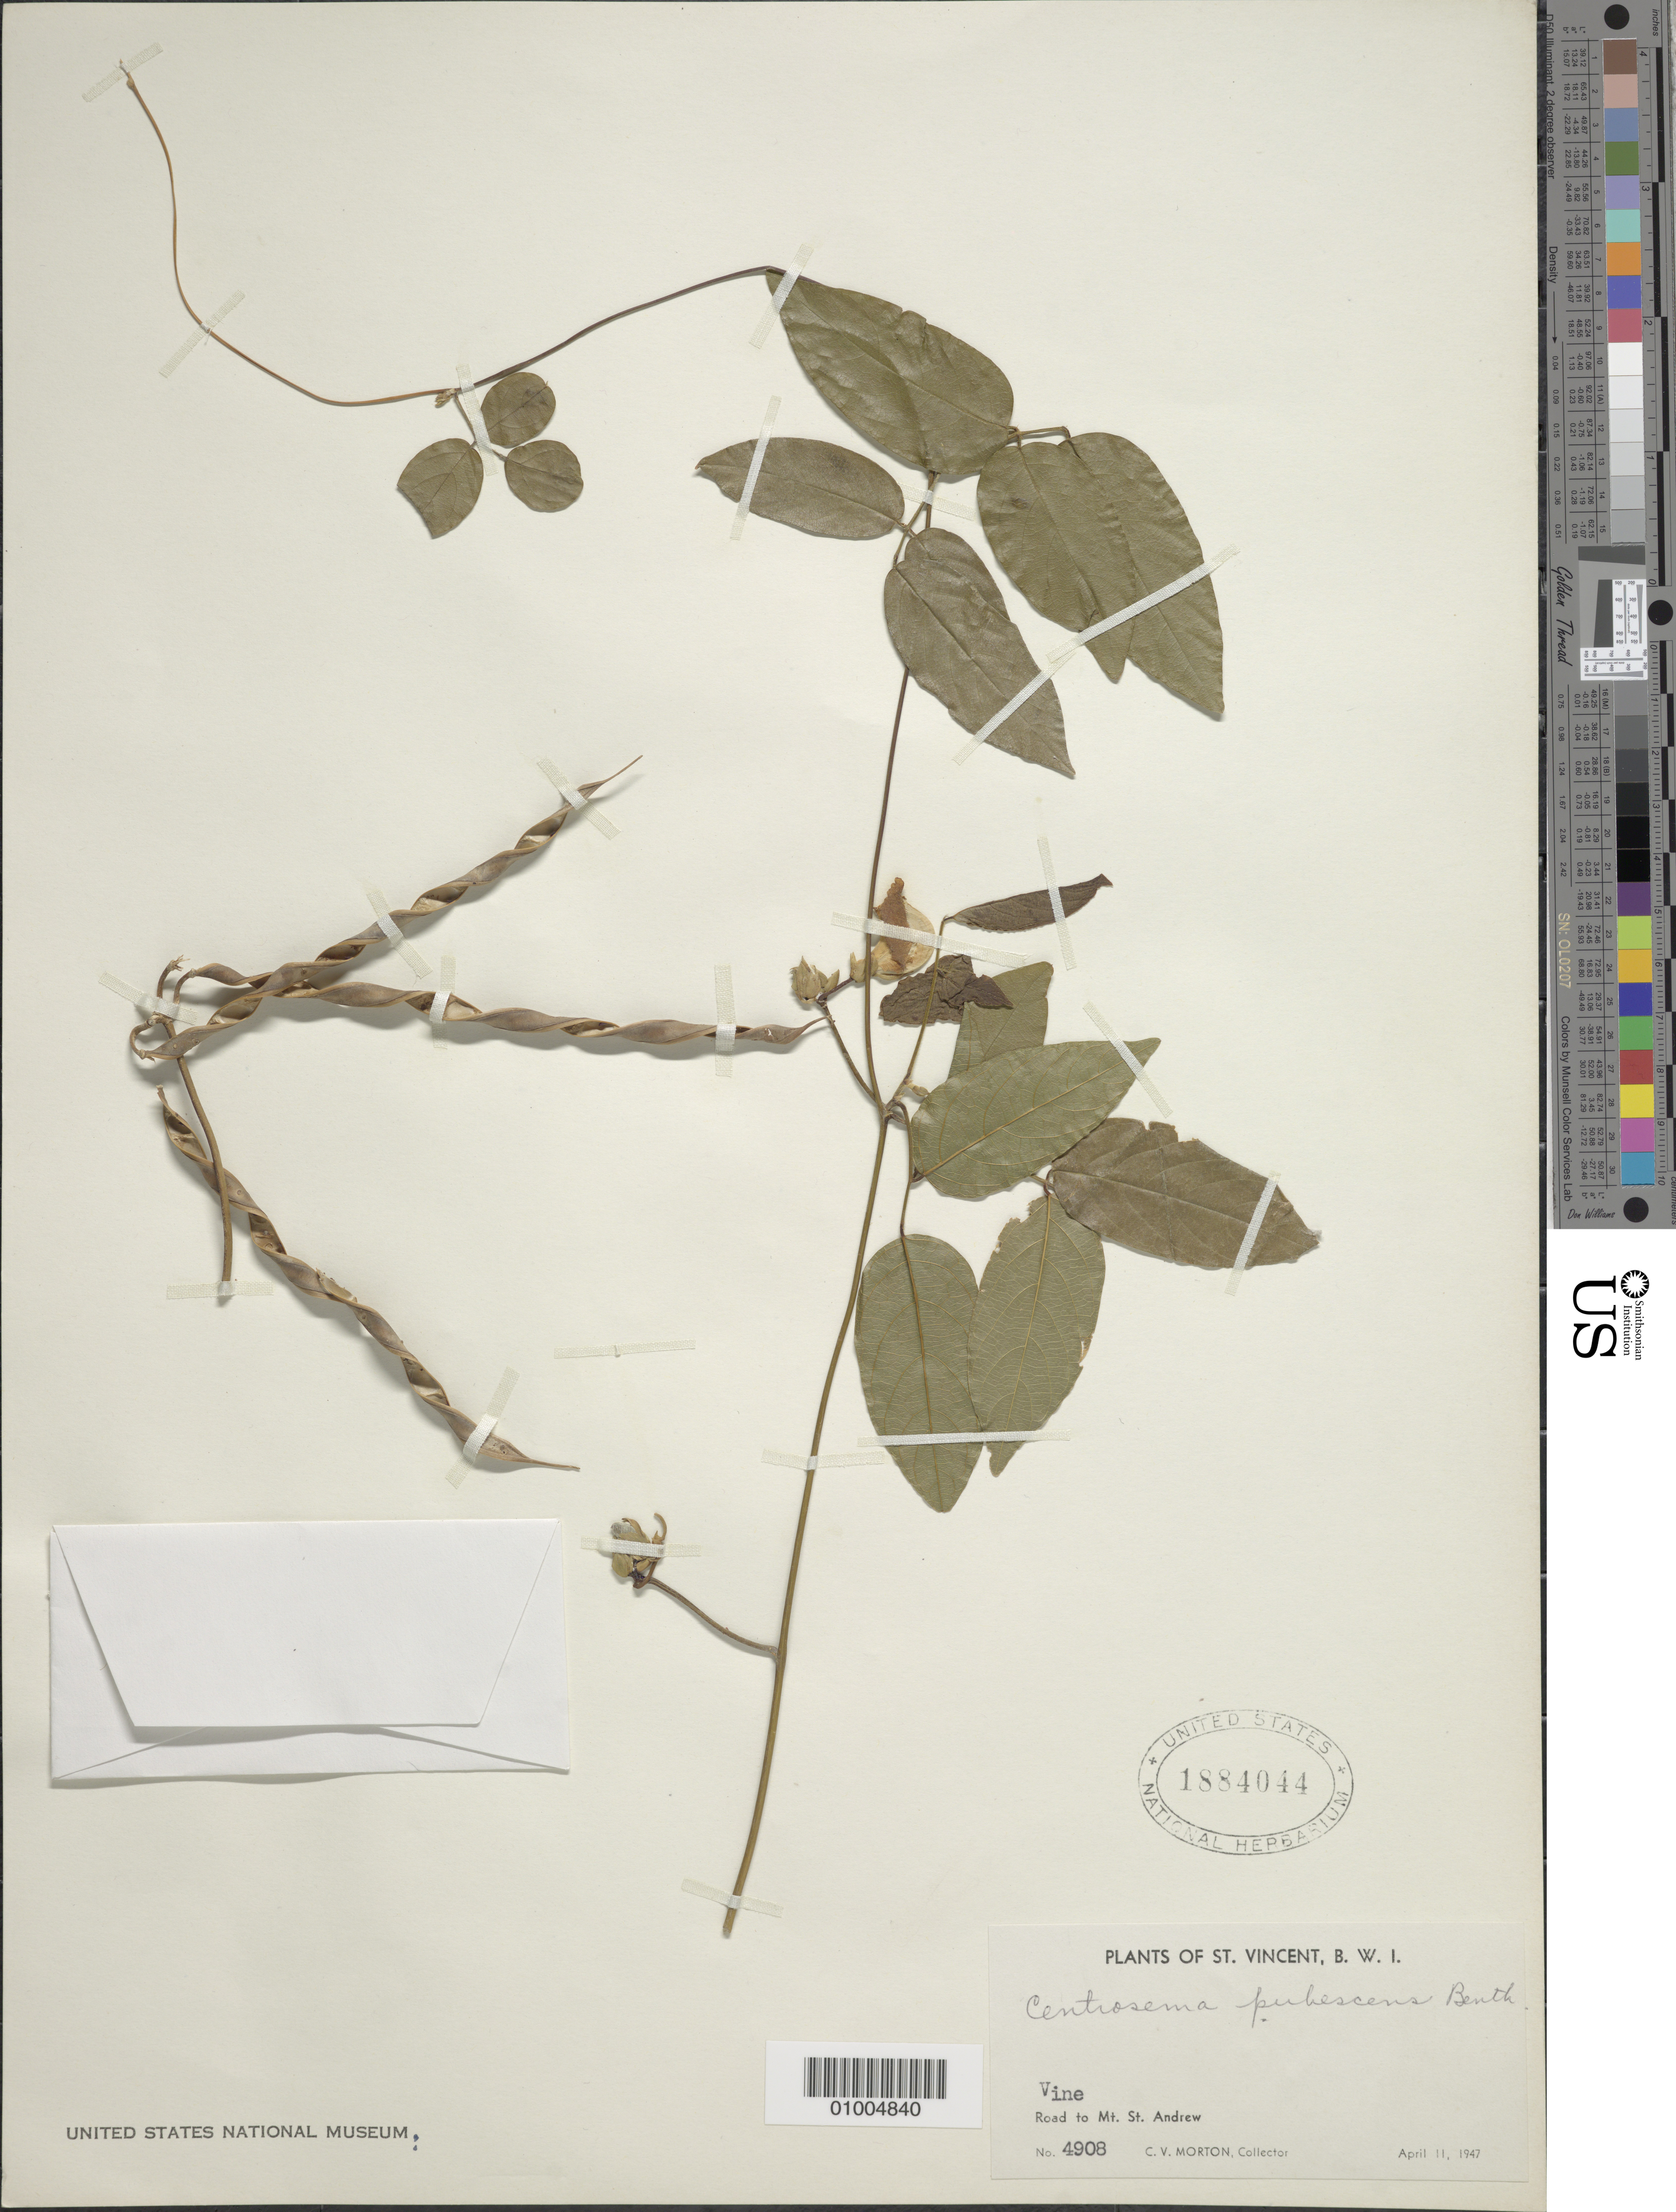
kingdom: Plantae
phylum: Tracheophyta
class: Magnoliopsida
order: Fabales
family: Fabaceae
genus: Centrosema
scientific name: Centrosema pubescens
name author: Benth.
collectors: C. V. Morton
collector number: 4908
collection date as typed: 11 Apr 1947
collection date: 1947-04-11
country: St. Vincent - Grenadines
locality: Vine on the way to St. Andrews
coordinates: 0 N, 0 E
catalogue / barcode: US 1884044